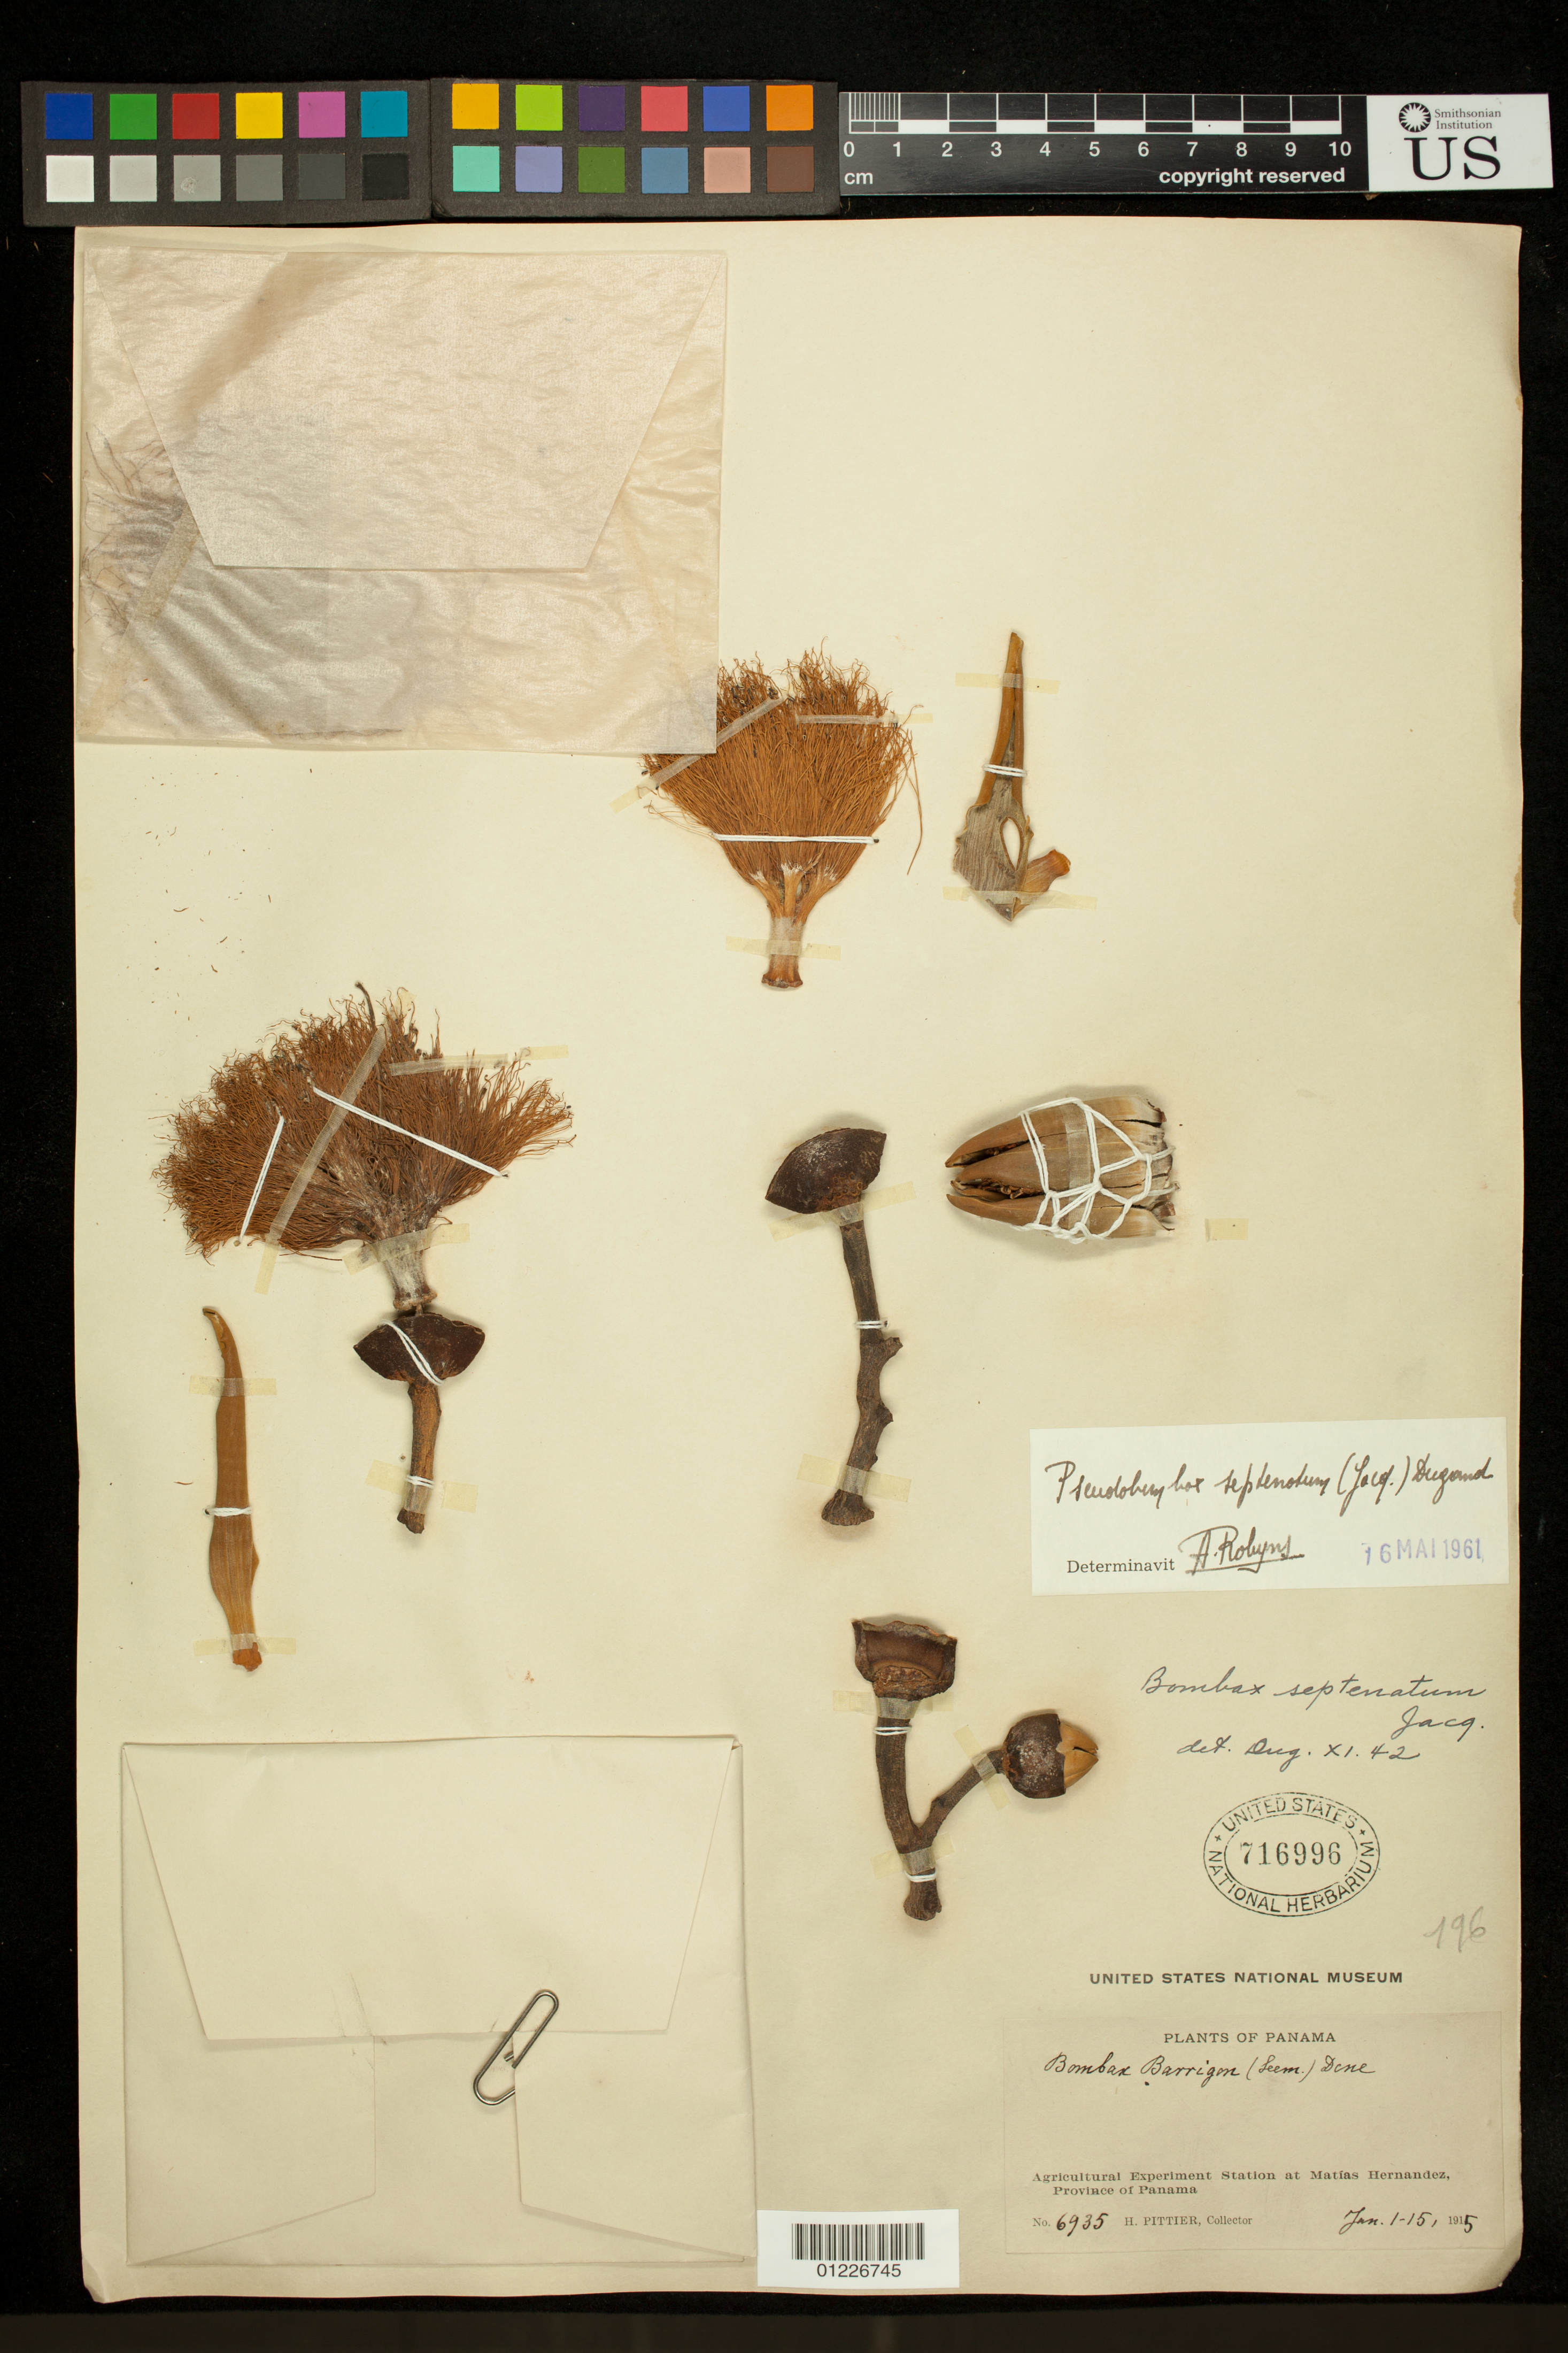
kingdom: Plantae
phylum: Tracheophyta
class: Magnoliopsida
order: Malvales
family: Malvaceae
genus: Pseudobombax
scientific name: Pseudobombax septenatum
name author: (Jacq.) Dugand G.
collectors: H. F. Pittier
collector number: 6935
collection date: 1915-01-01/1915-01-15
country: Panama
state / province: Panamá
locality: Agricultural Experiment Station at Matias Hernandez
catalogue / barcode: US 716996